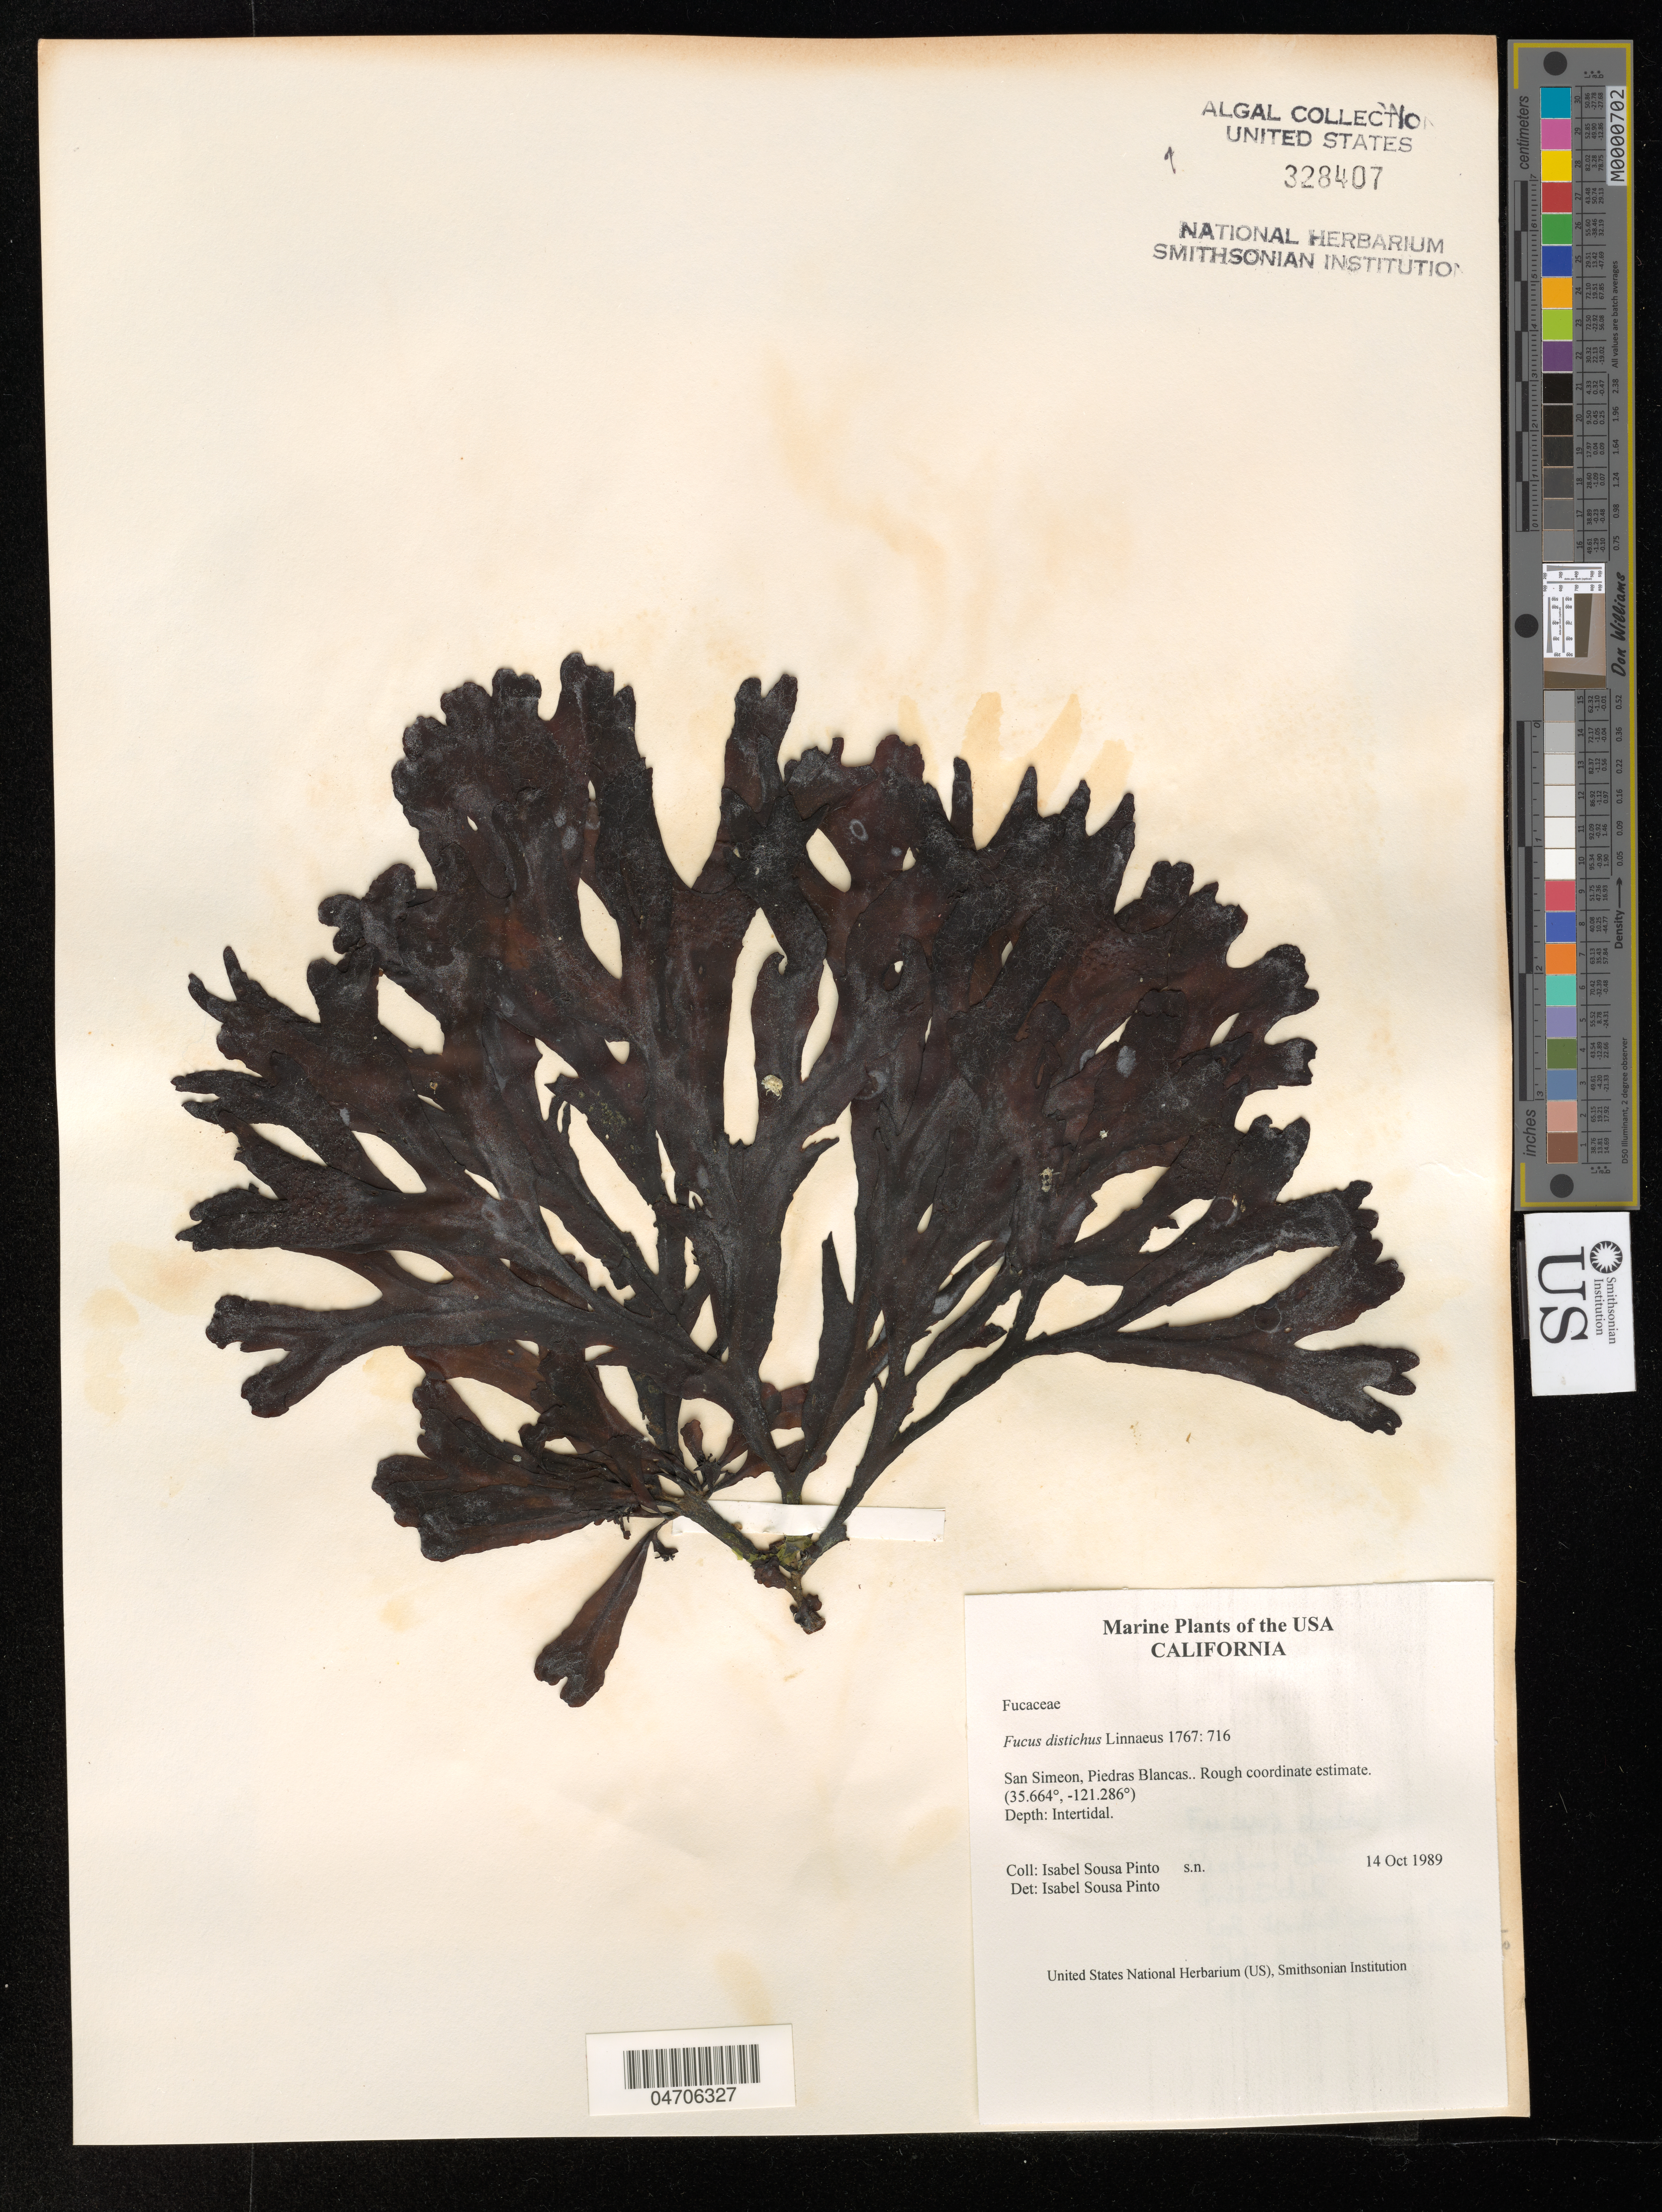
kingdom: Chromista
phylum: Ochrophyta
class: Phaeophyceae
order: Fucales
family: Fucaceae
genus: Fucus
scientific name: Fucus distichus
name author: L.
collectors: I. Sousa Pinto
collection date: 1989-10-14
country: United States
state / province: California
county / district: San Luis Obispo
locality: San Simeon, Piedras Blancas.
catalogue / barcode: US 328407